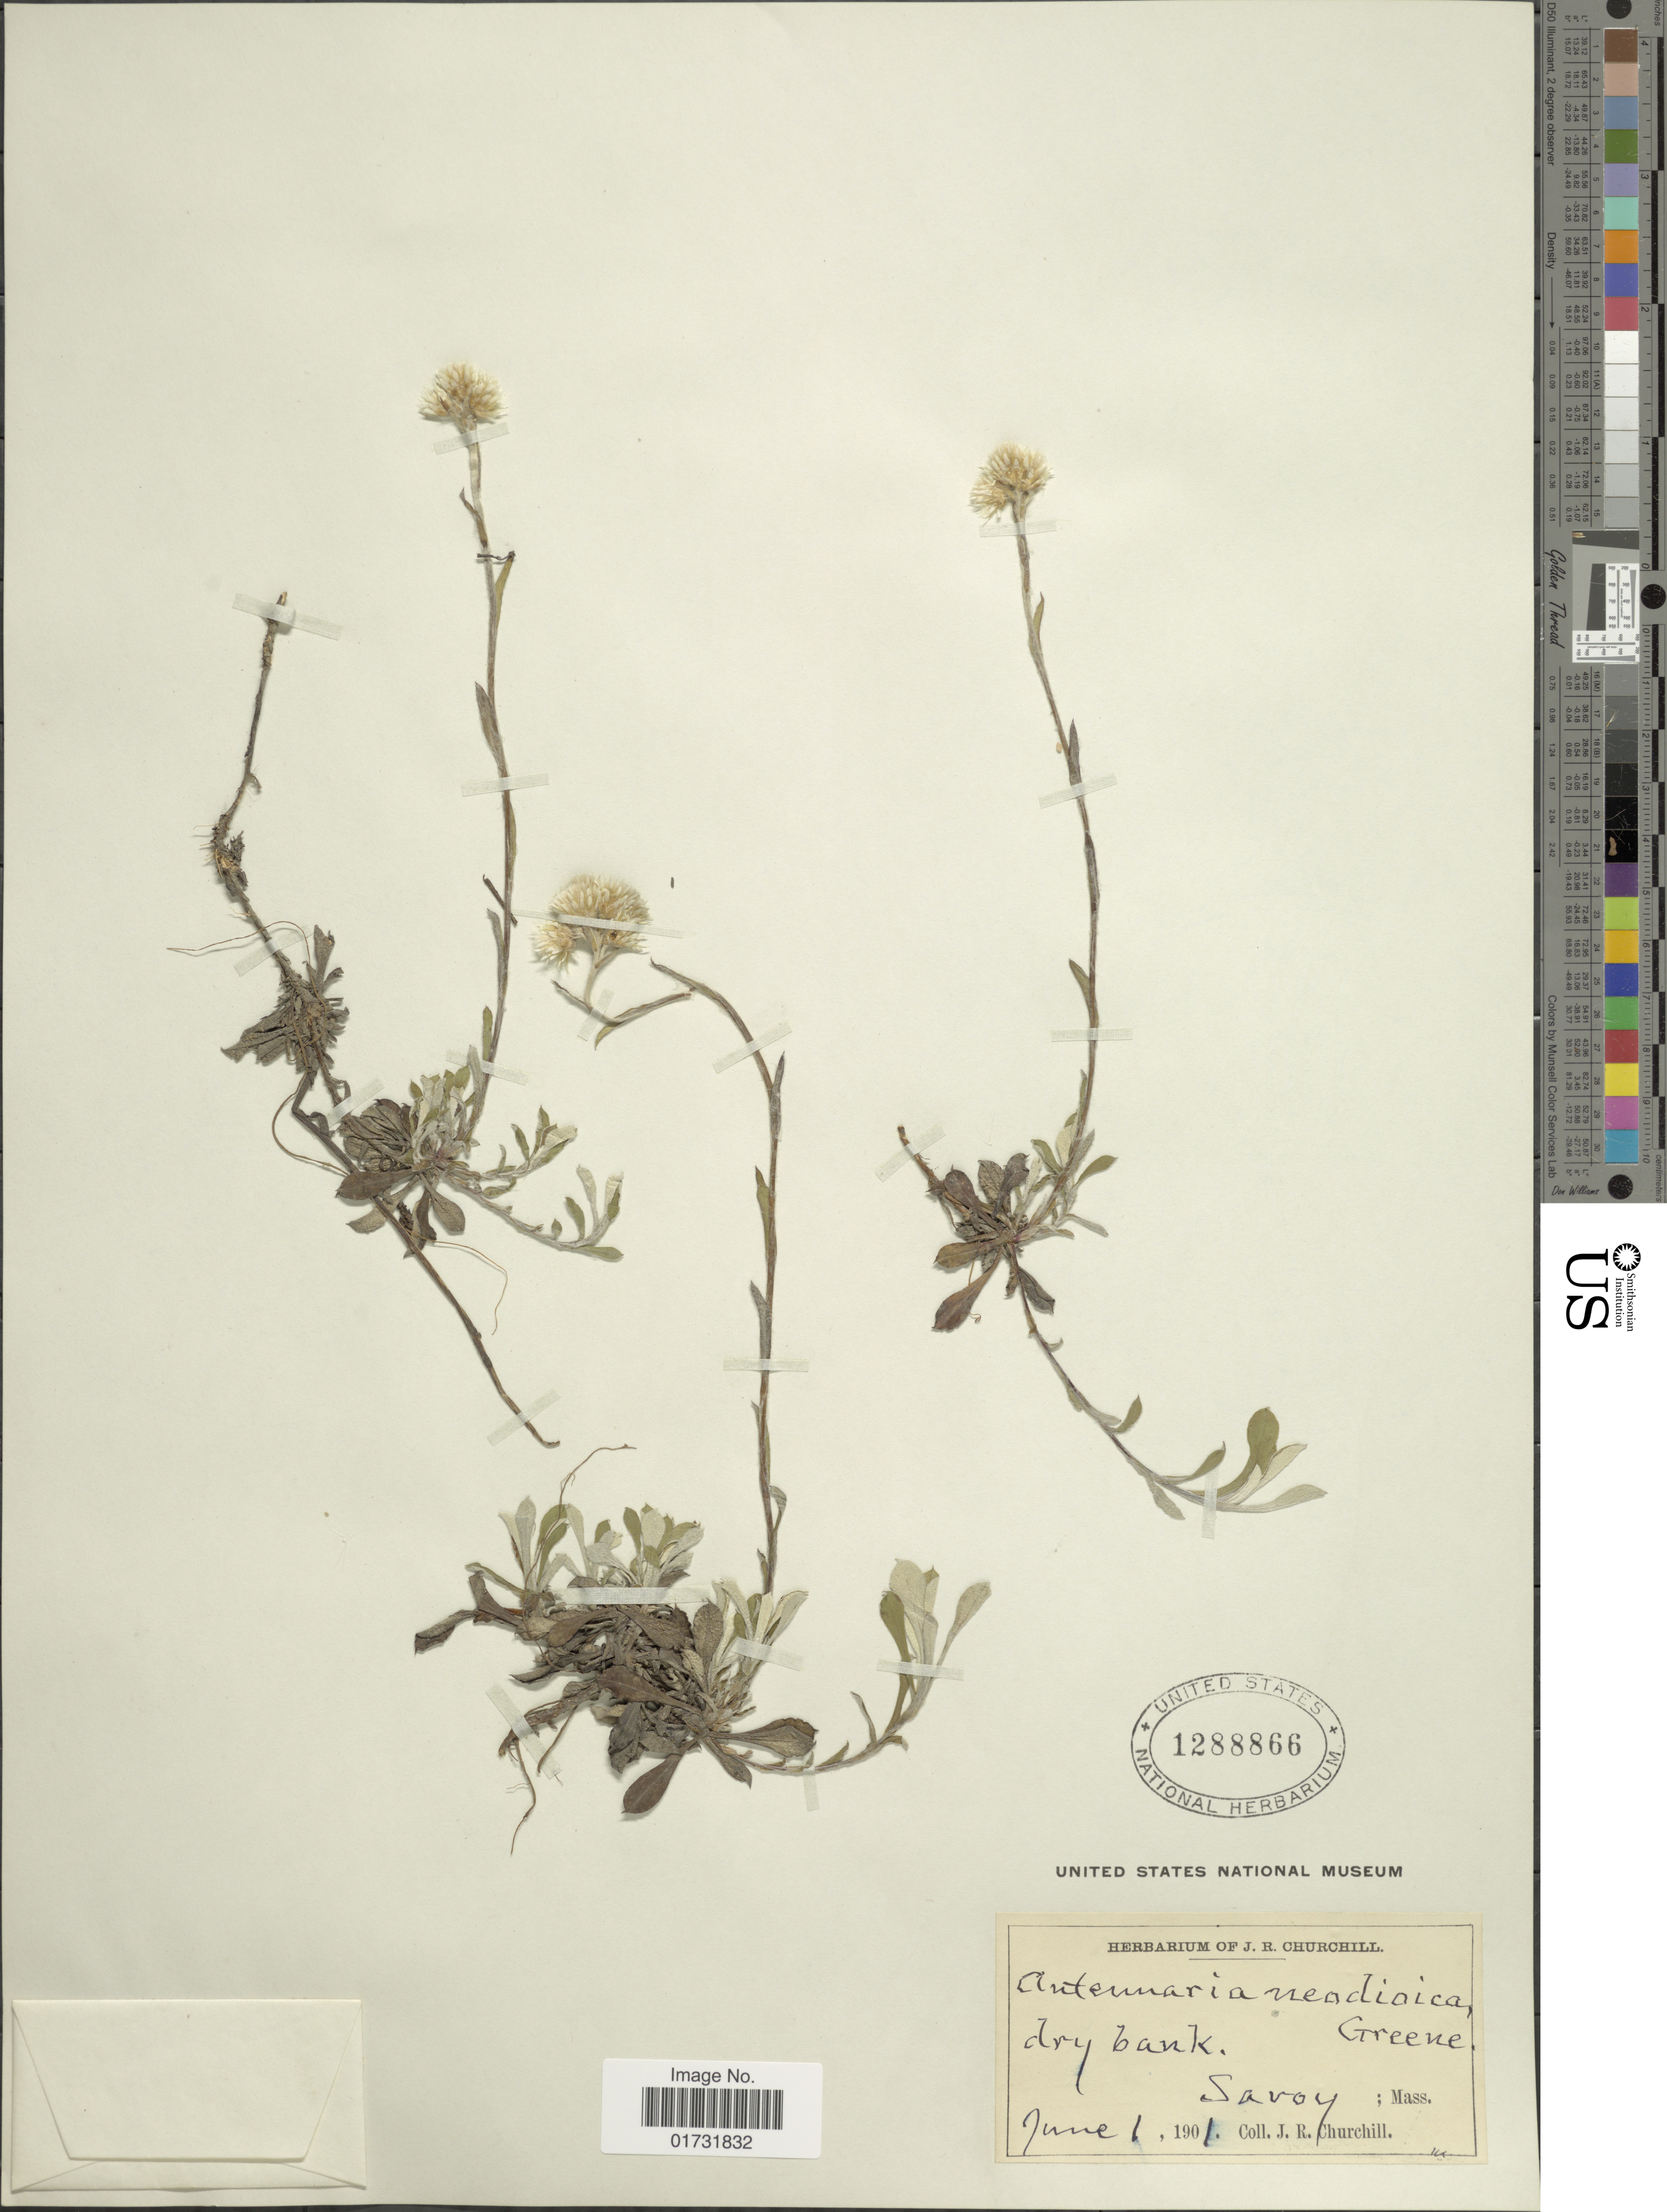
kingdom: Plantae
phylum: Tracheophyta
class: Magnoliopsida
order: Asterales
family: Asteraceae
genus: Antennaria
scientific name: Antennaria neodioica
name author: Greene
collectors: J. Churchill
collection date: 1901-06-01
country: United States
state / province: Massachusetts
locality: Savoy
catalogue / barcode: US 1288866